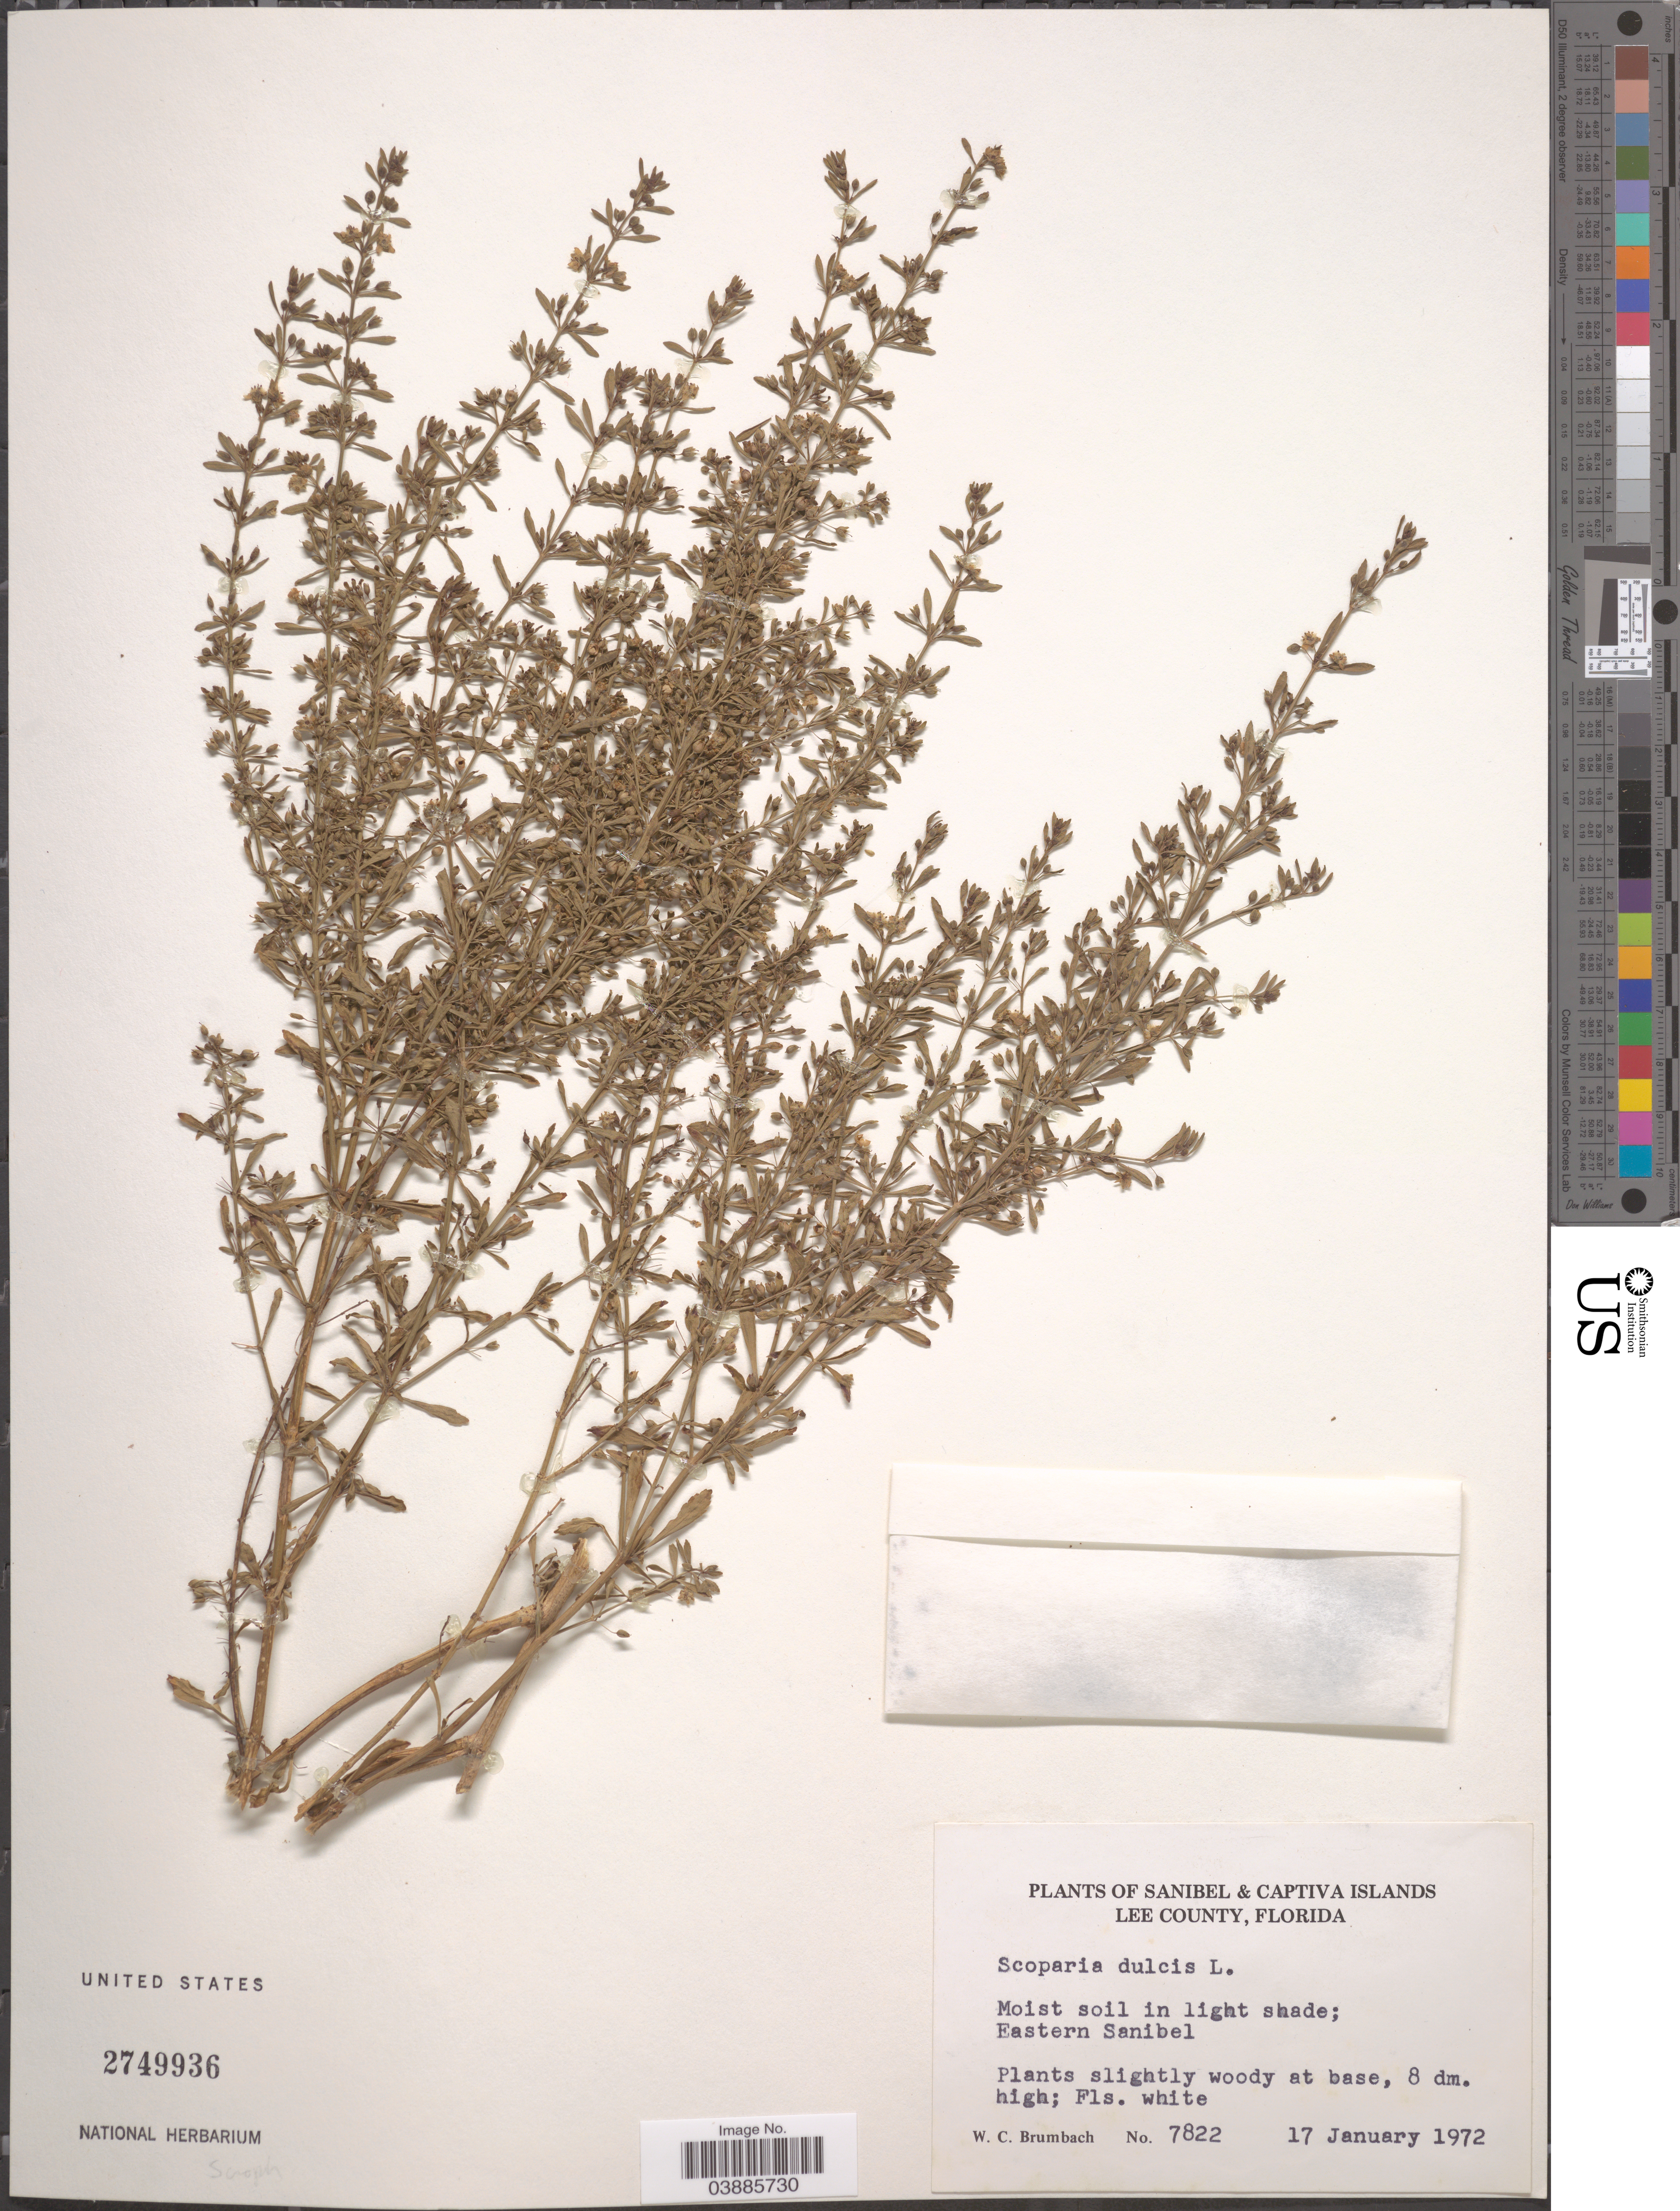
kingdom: Plantae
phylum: Tracheophyta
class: Magnoliopsida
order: Lamiales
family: Plantaginaceae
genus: Scoparia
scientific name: Scoparia dulcis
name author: L.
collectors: W. C. Brumbach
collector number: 7822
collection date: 1972-01-17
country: United States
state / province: Florida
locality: Sanibel Island. Lee County. Eastern Sanibel.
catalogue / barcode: US 2749936